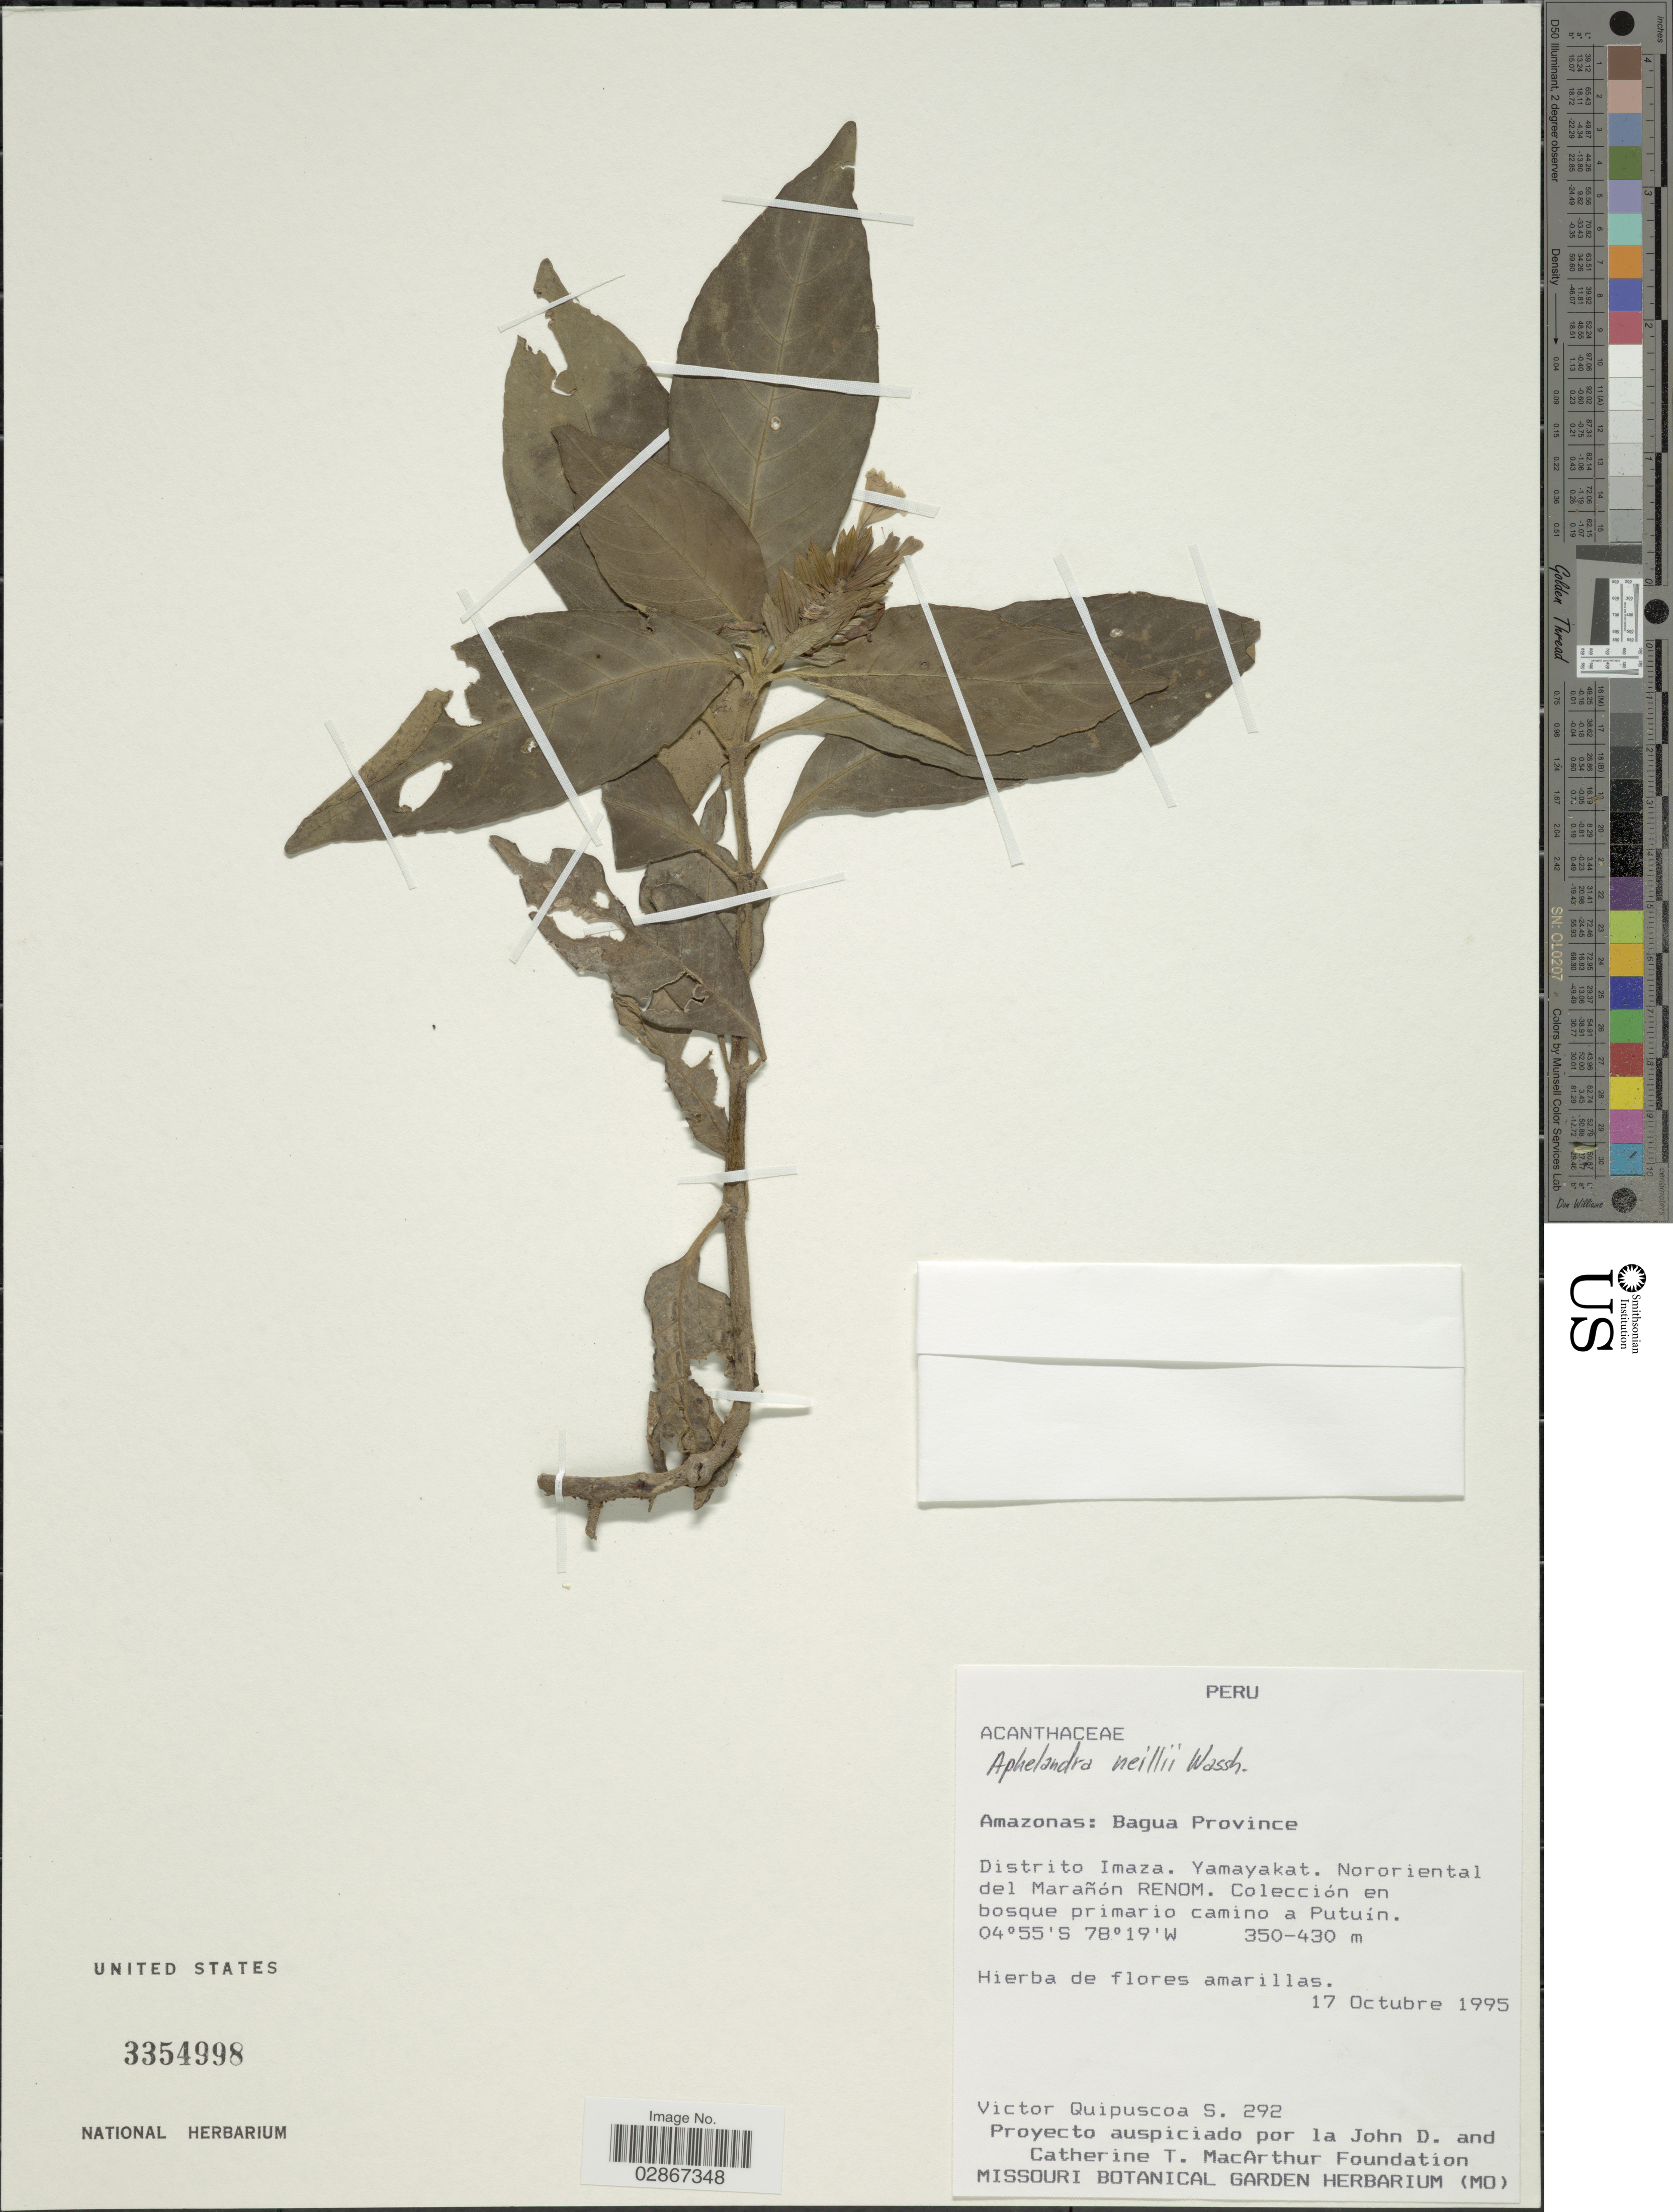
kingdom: Plantae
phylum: Tracheophyta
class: Magnoliopsida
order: Lamiales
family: Acanthaceae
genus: Aphelandra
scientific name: Aphelandra neillii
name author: Wassh.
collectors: V. Quipuscoa S.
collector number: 292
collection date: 1995-10-17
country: Peru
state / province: Amazonas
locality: Bagua Province. Distrito Imaza. Yamayakat. Nororiental del Marañon RENOM.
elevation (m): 350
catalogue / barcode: US 3354998